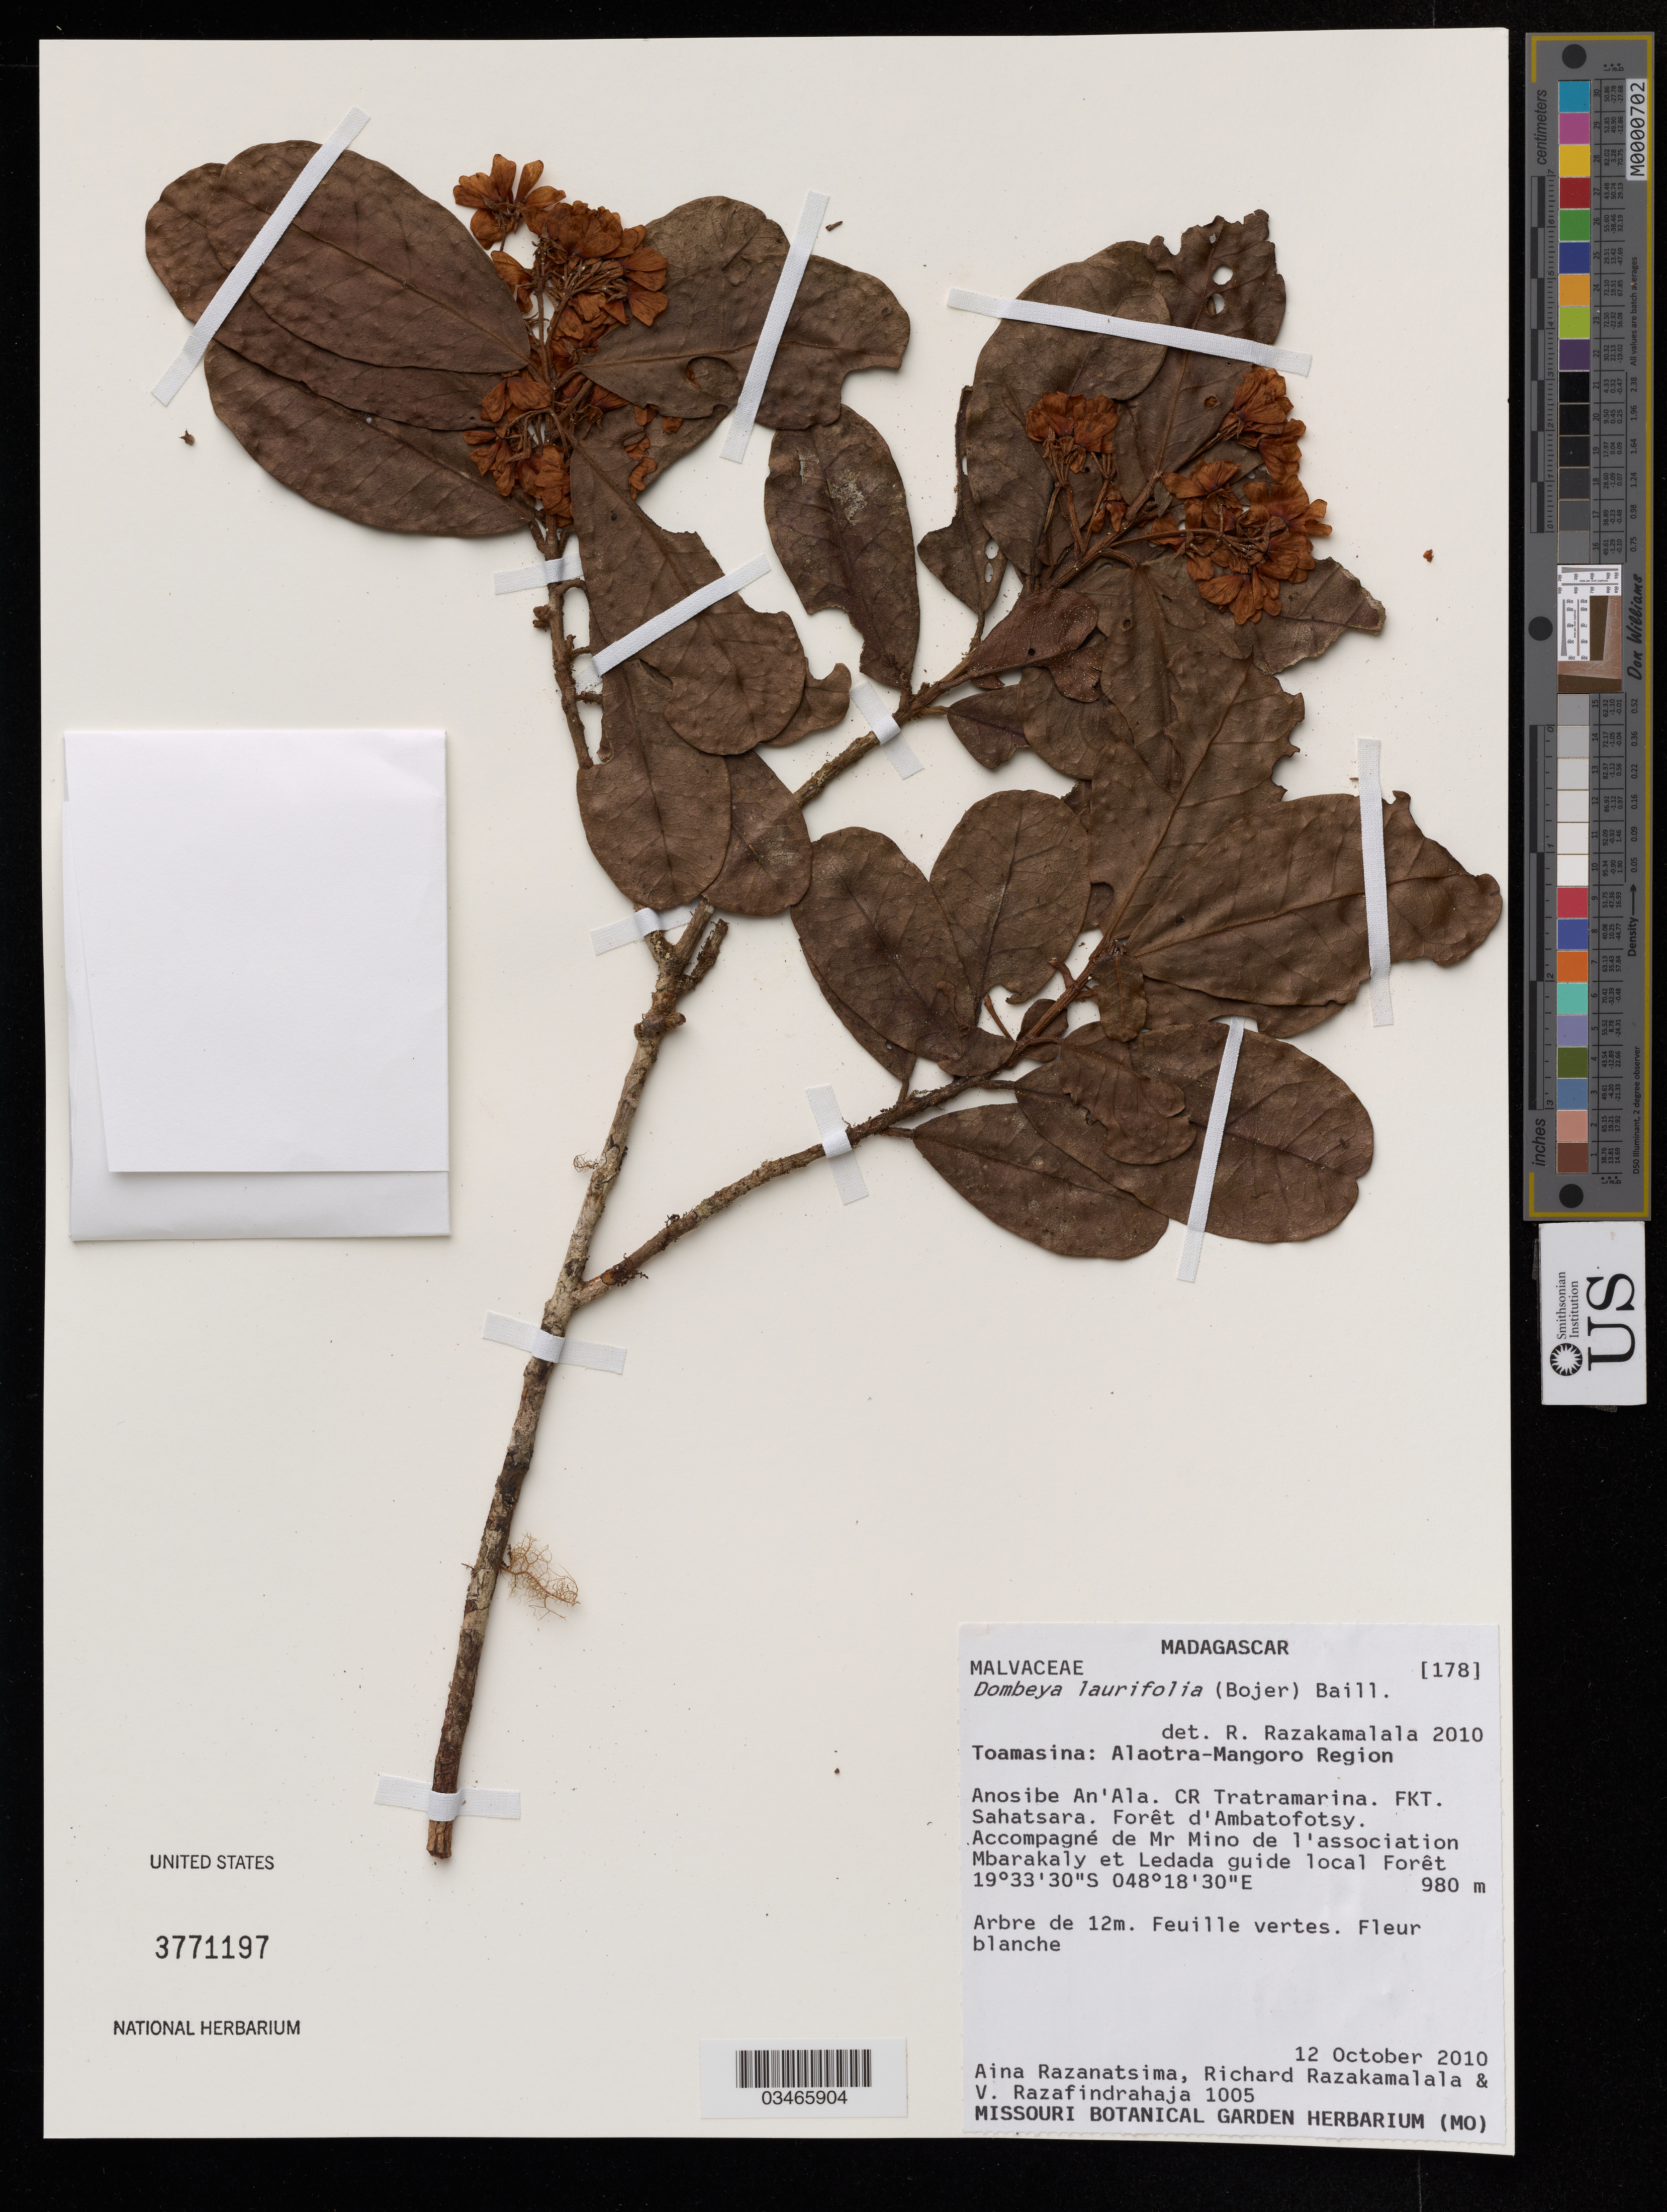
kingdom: Plantae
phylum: Tracheophyta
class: Magnoliopsida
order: Malvales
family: Malvaceae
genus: Dombeya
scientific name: Dombeya laurifolia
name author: (Bojer) Baill.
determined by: Razakamalala, R.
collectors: A. Razanatsima, R. Razakamalala & V. Razafindrahaja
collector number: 1005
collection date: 2010-10-12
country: Madagascar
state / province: Alaotra Mangoro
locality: Anosibe an'Ala. CR Tratramarina.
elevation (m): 980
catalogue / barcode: US 3771197